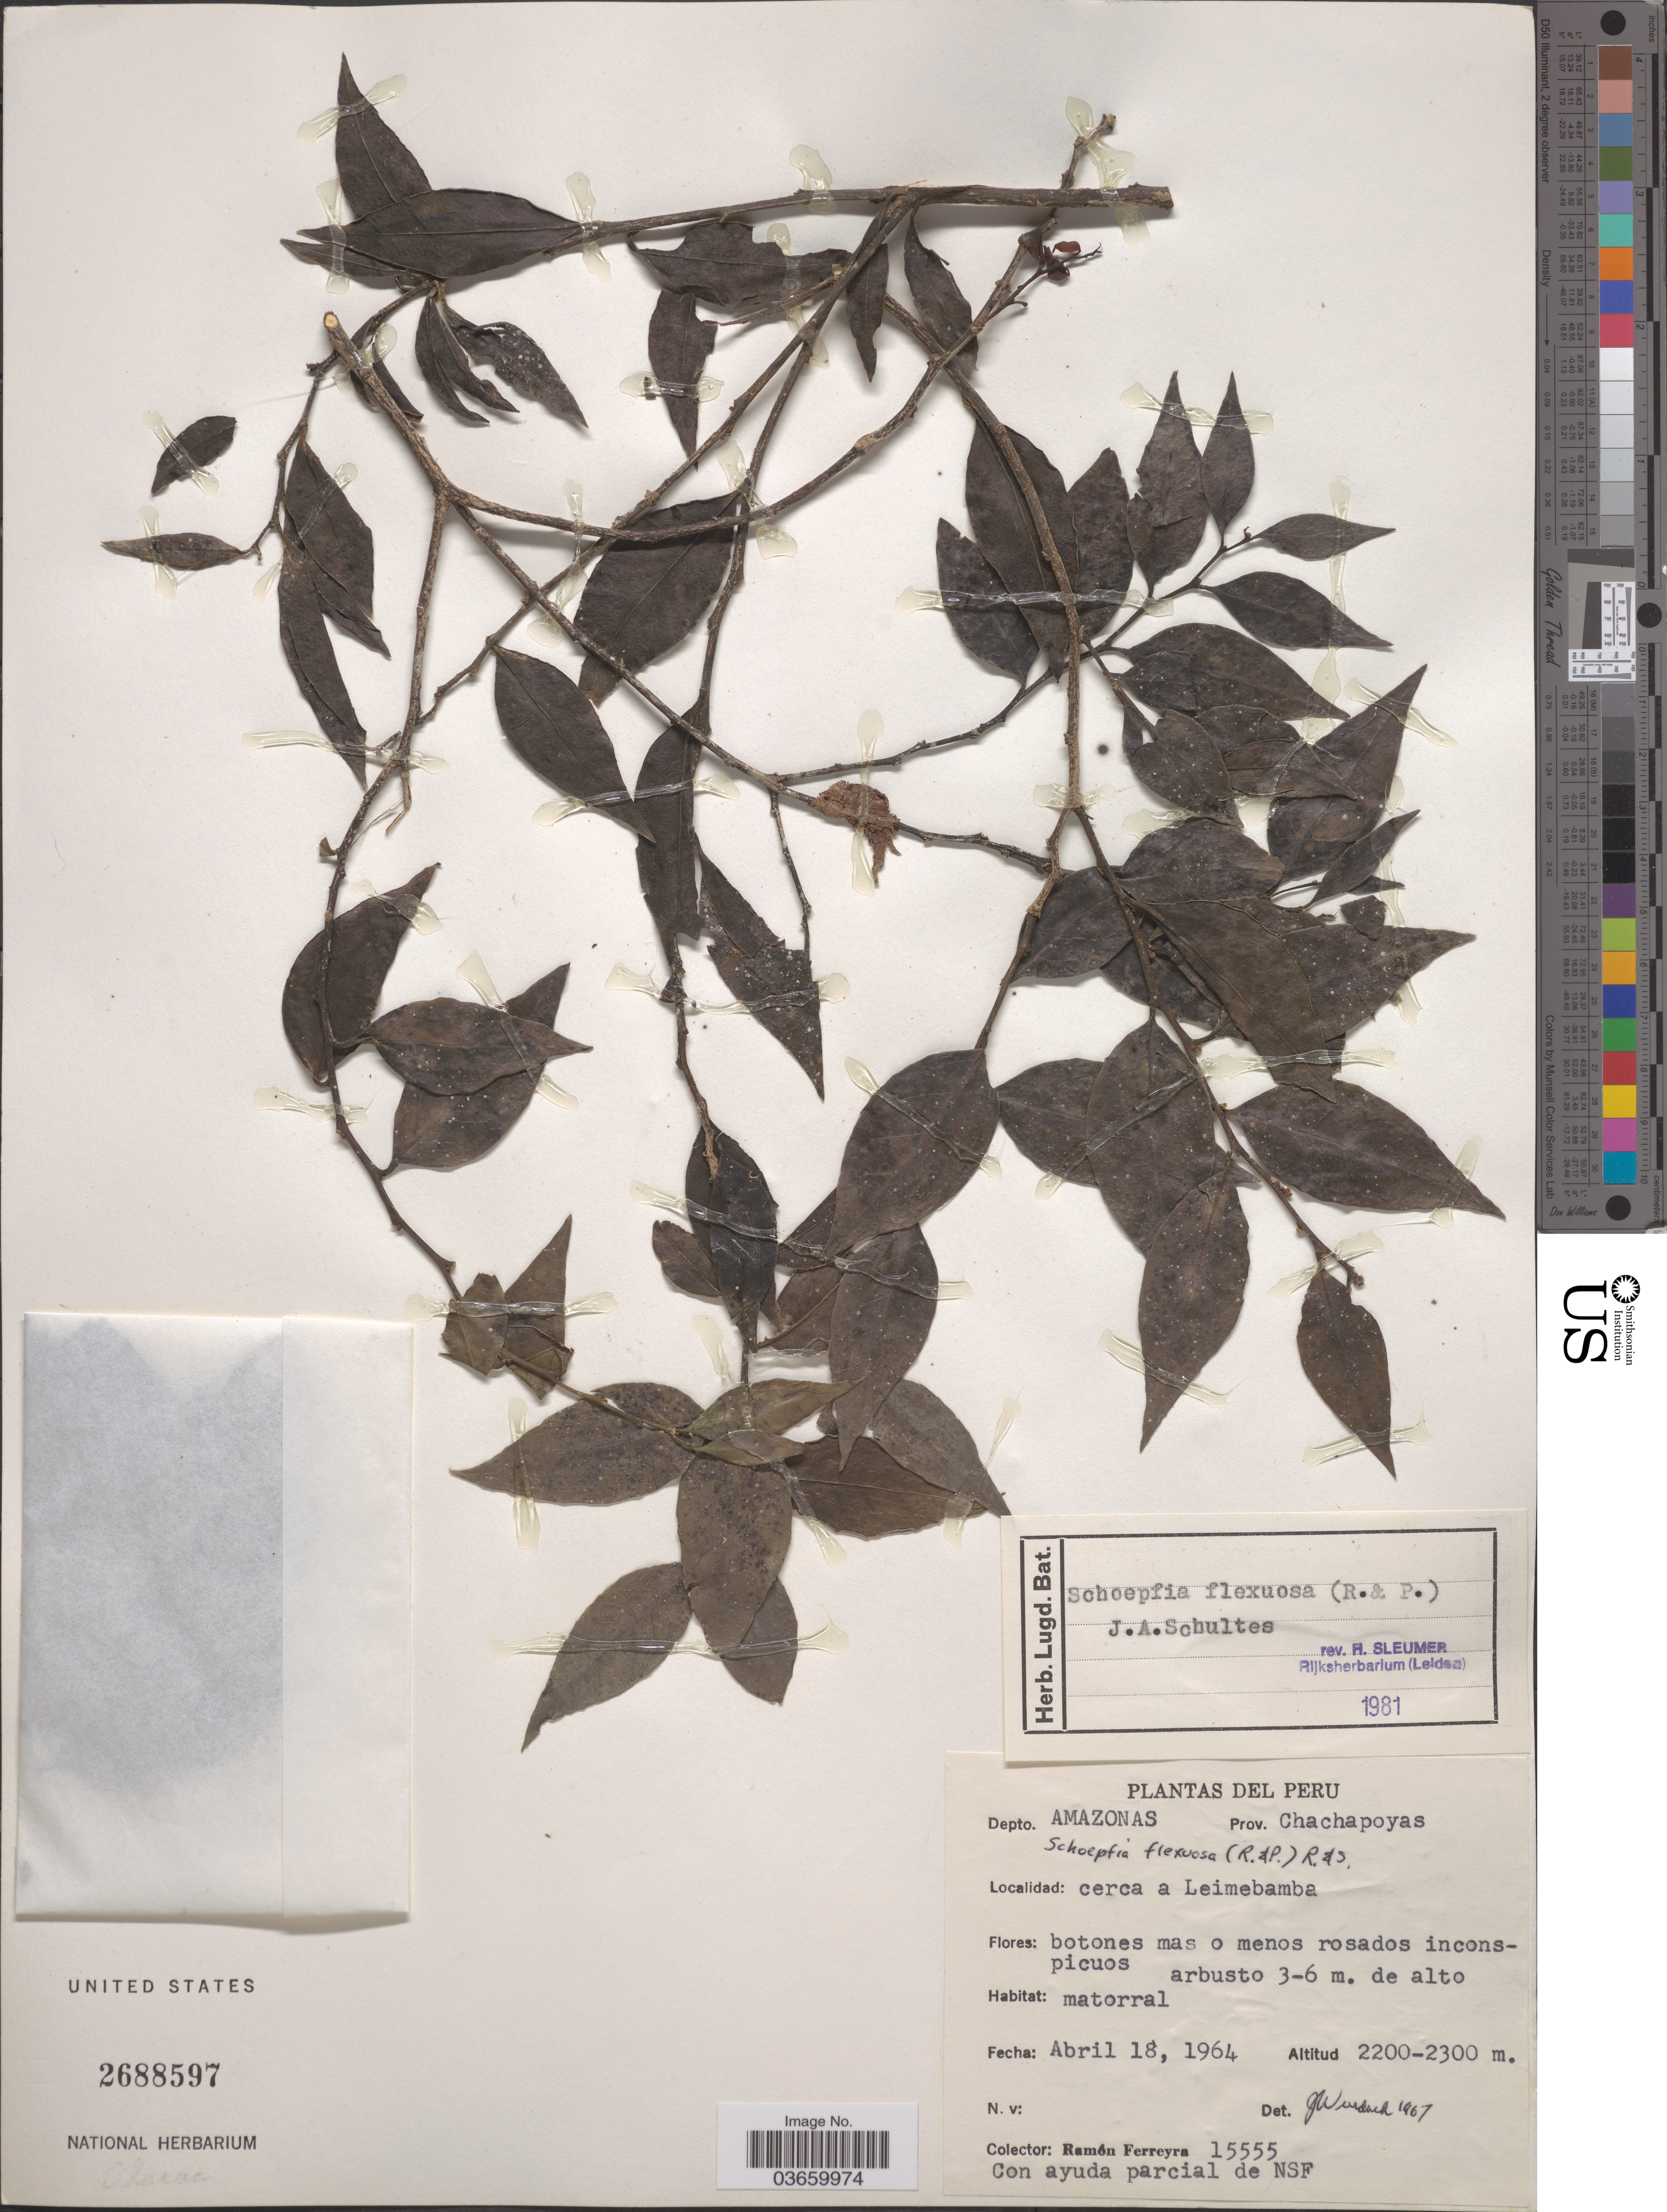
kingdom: Plantae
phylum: Tracheophyta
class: Magnoliopsida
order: Santalales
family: Schoepfiaceae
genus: Schoepfia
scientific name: Schoepfia flexuosa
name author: Roem. & Schult.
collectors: R. A. Ferreyra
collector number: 15555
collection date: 1964-04-18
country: Peru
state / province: Amazonas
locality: Depto. Amazonas, Prov. Chachapoyas. Cerca de Leimebamba.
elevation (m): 2200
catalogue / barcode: US 2688597